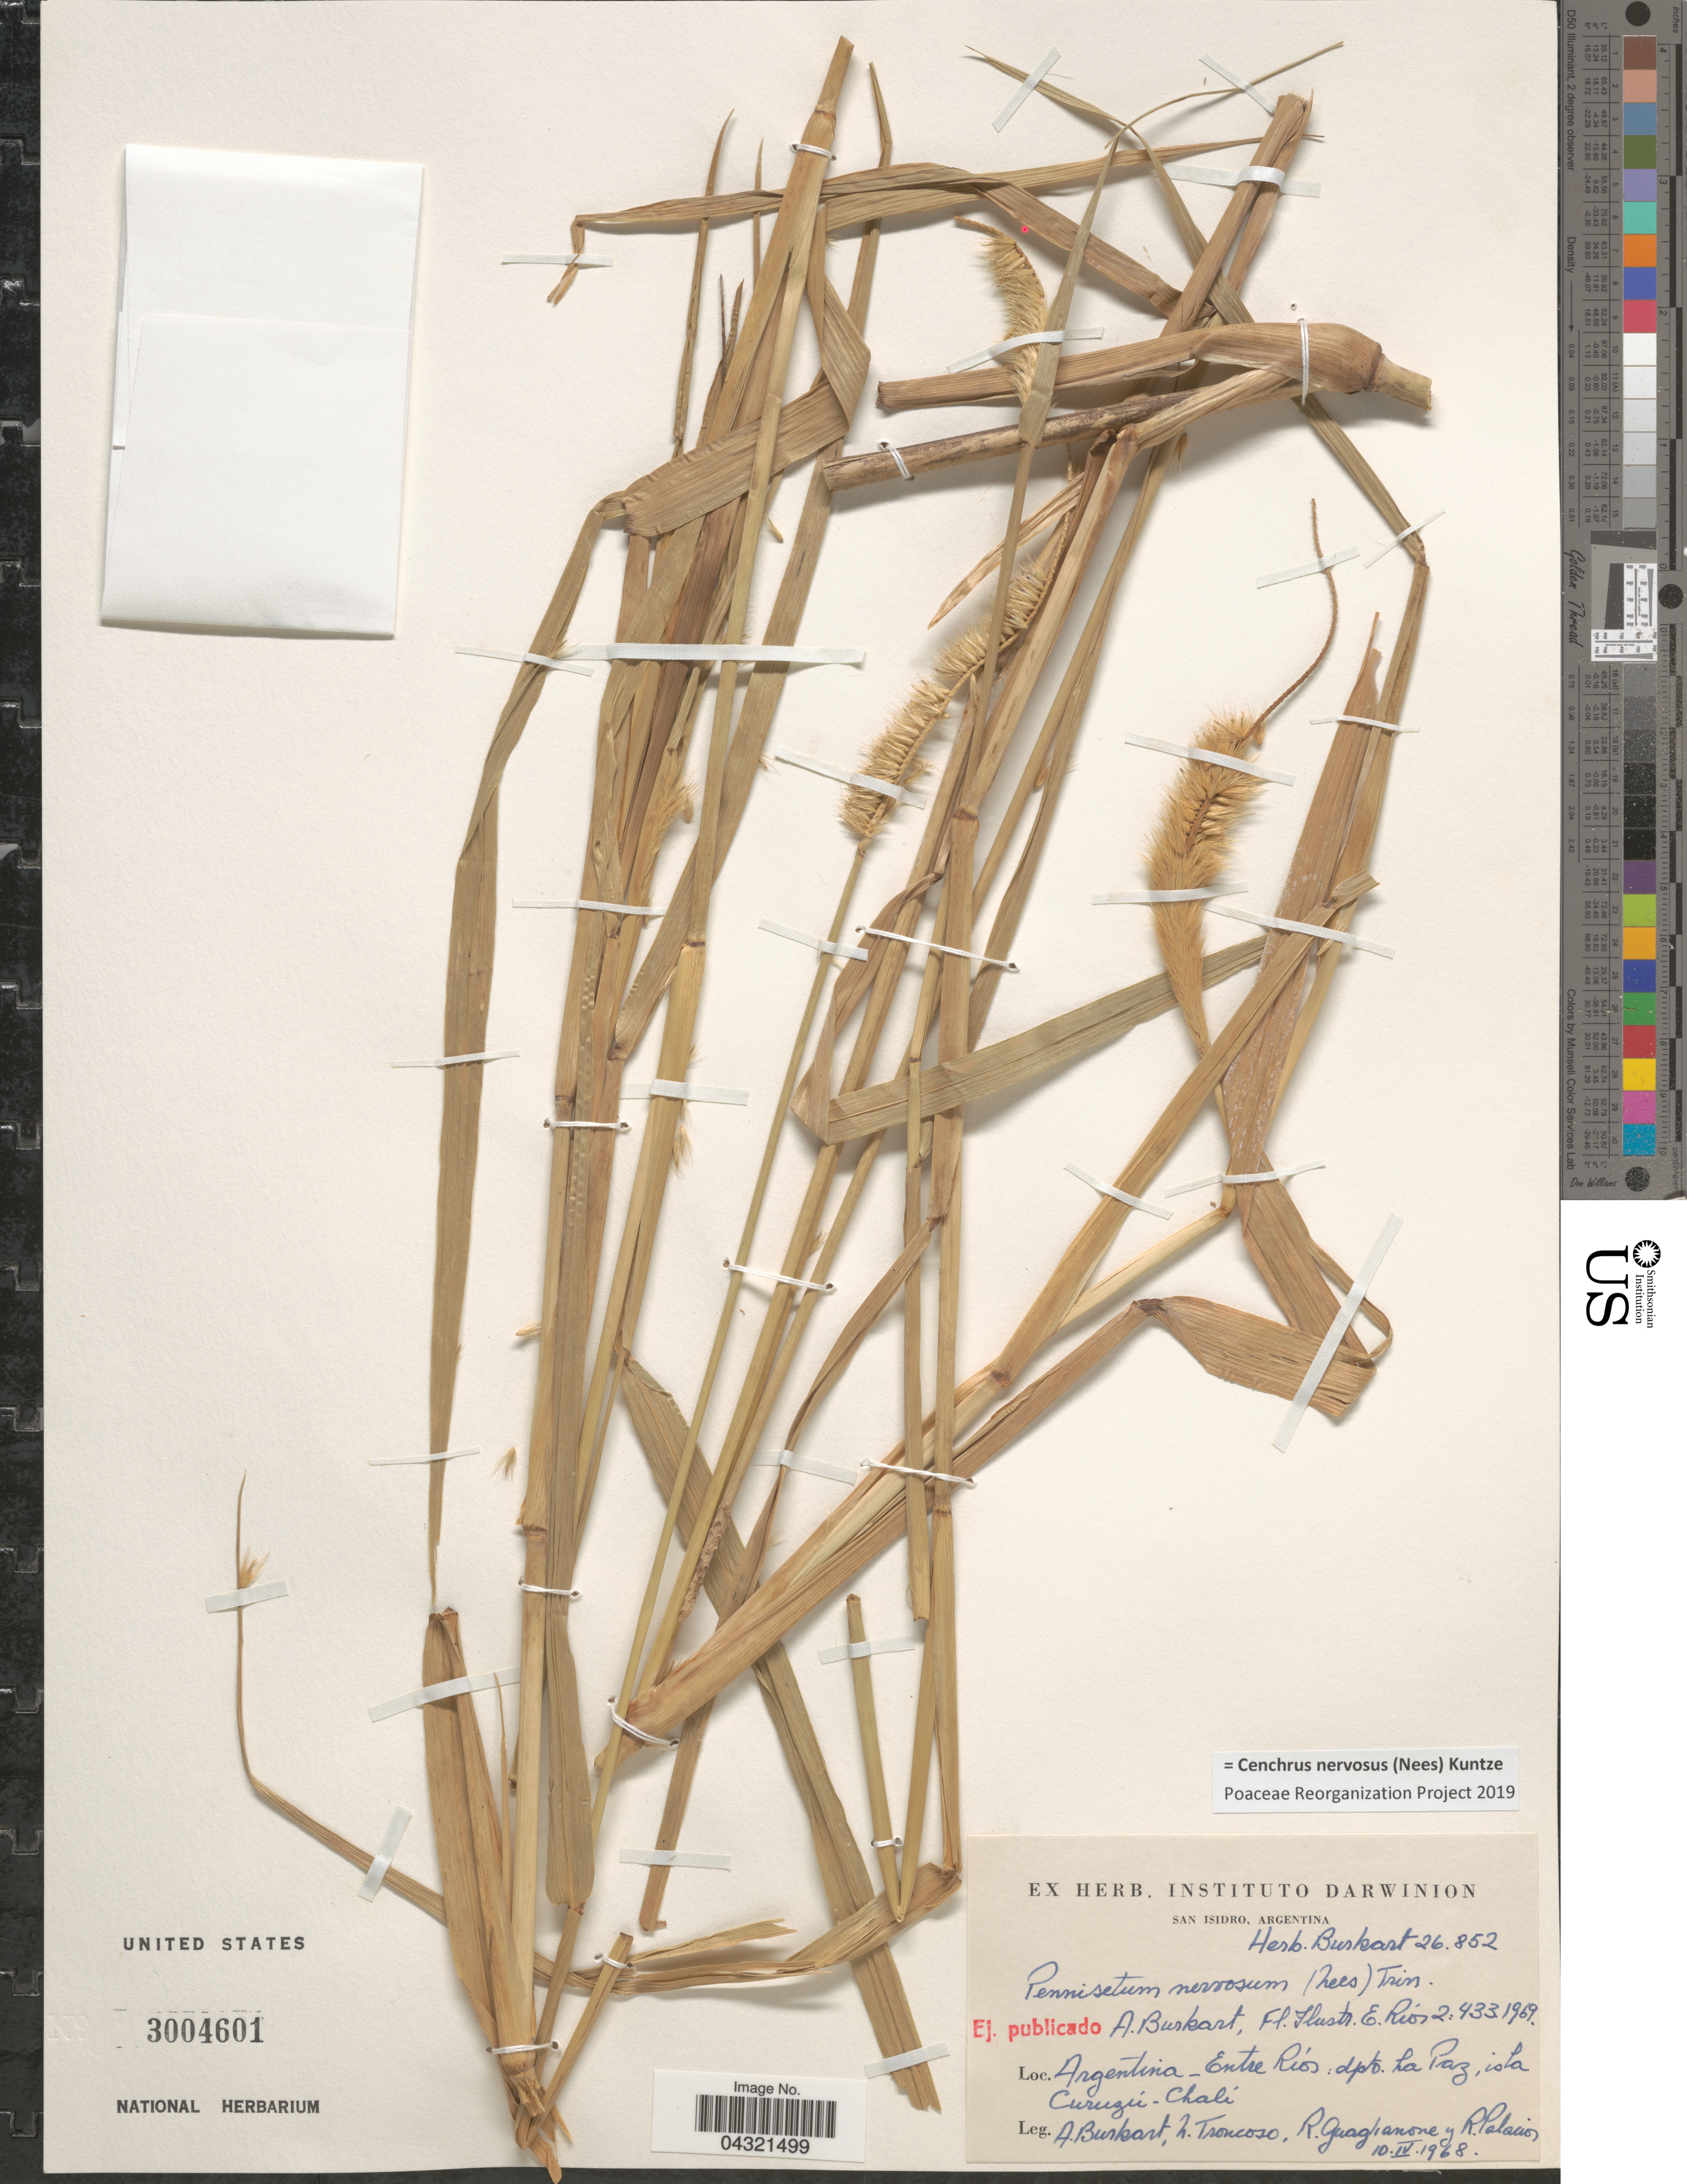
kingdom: Plantae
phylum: Tracheophyta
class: Liliopsida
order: Poales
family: Poaceae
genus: Cenchrus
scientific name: Cenchrus nervosus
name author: (Nees) Kuntze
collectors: A. E. Burkart, N. Troncoso, R. Guaglianone & R. Palacios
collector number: Burkart26852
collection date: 1968-04-10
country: Argentina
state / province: Entre Rios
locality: Dpto. La Paz, isla Curuzú-Chali.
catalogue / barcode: US 3004601